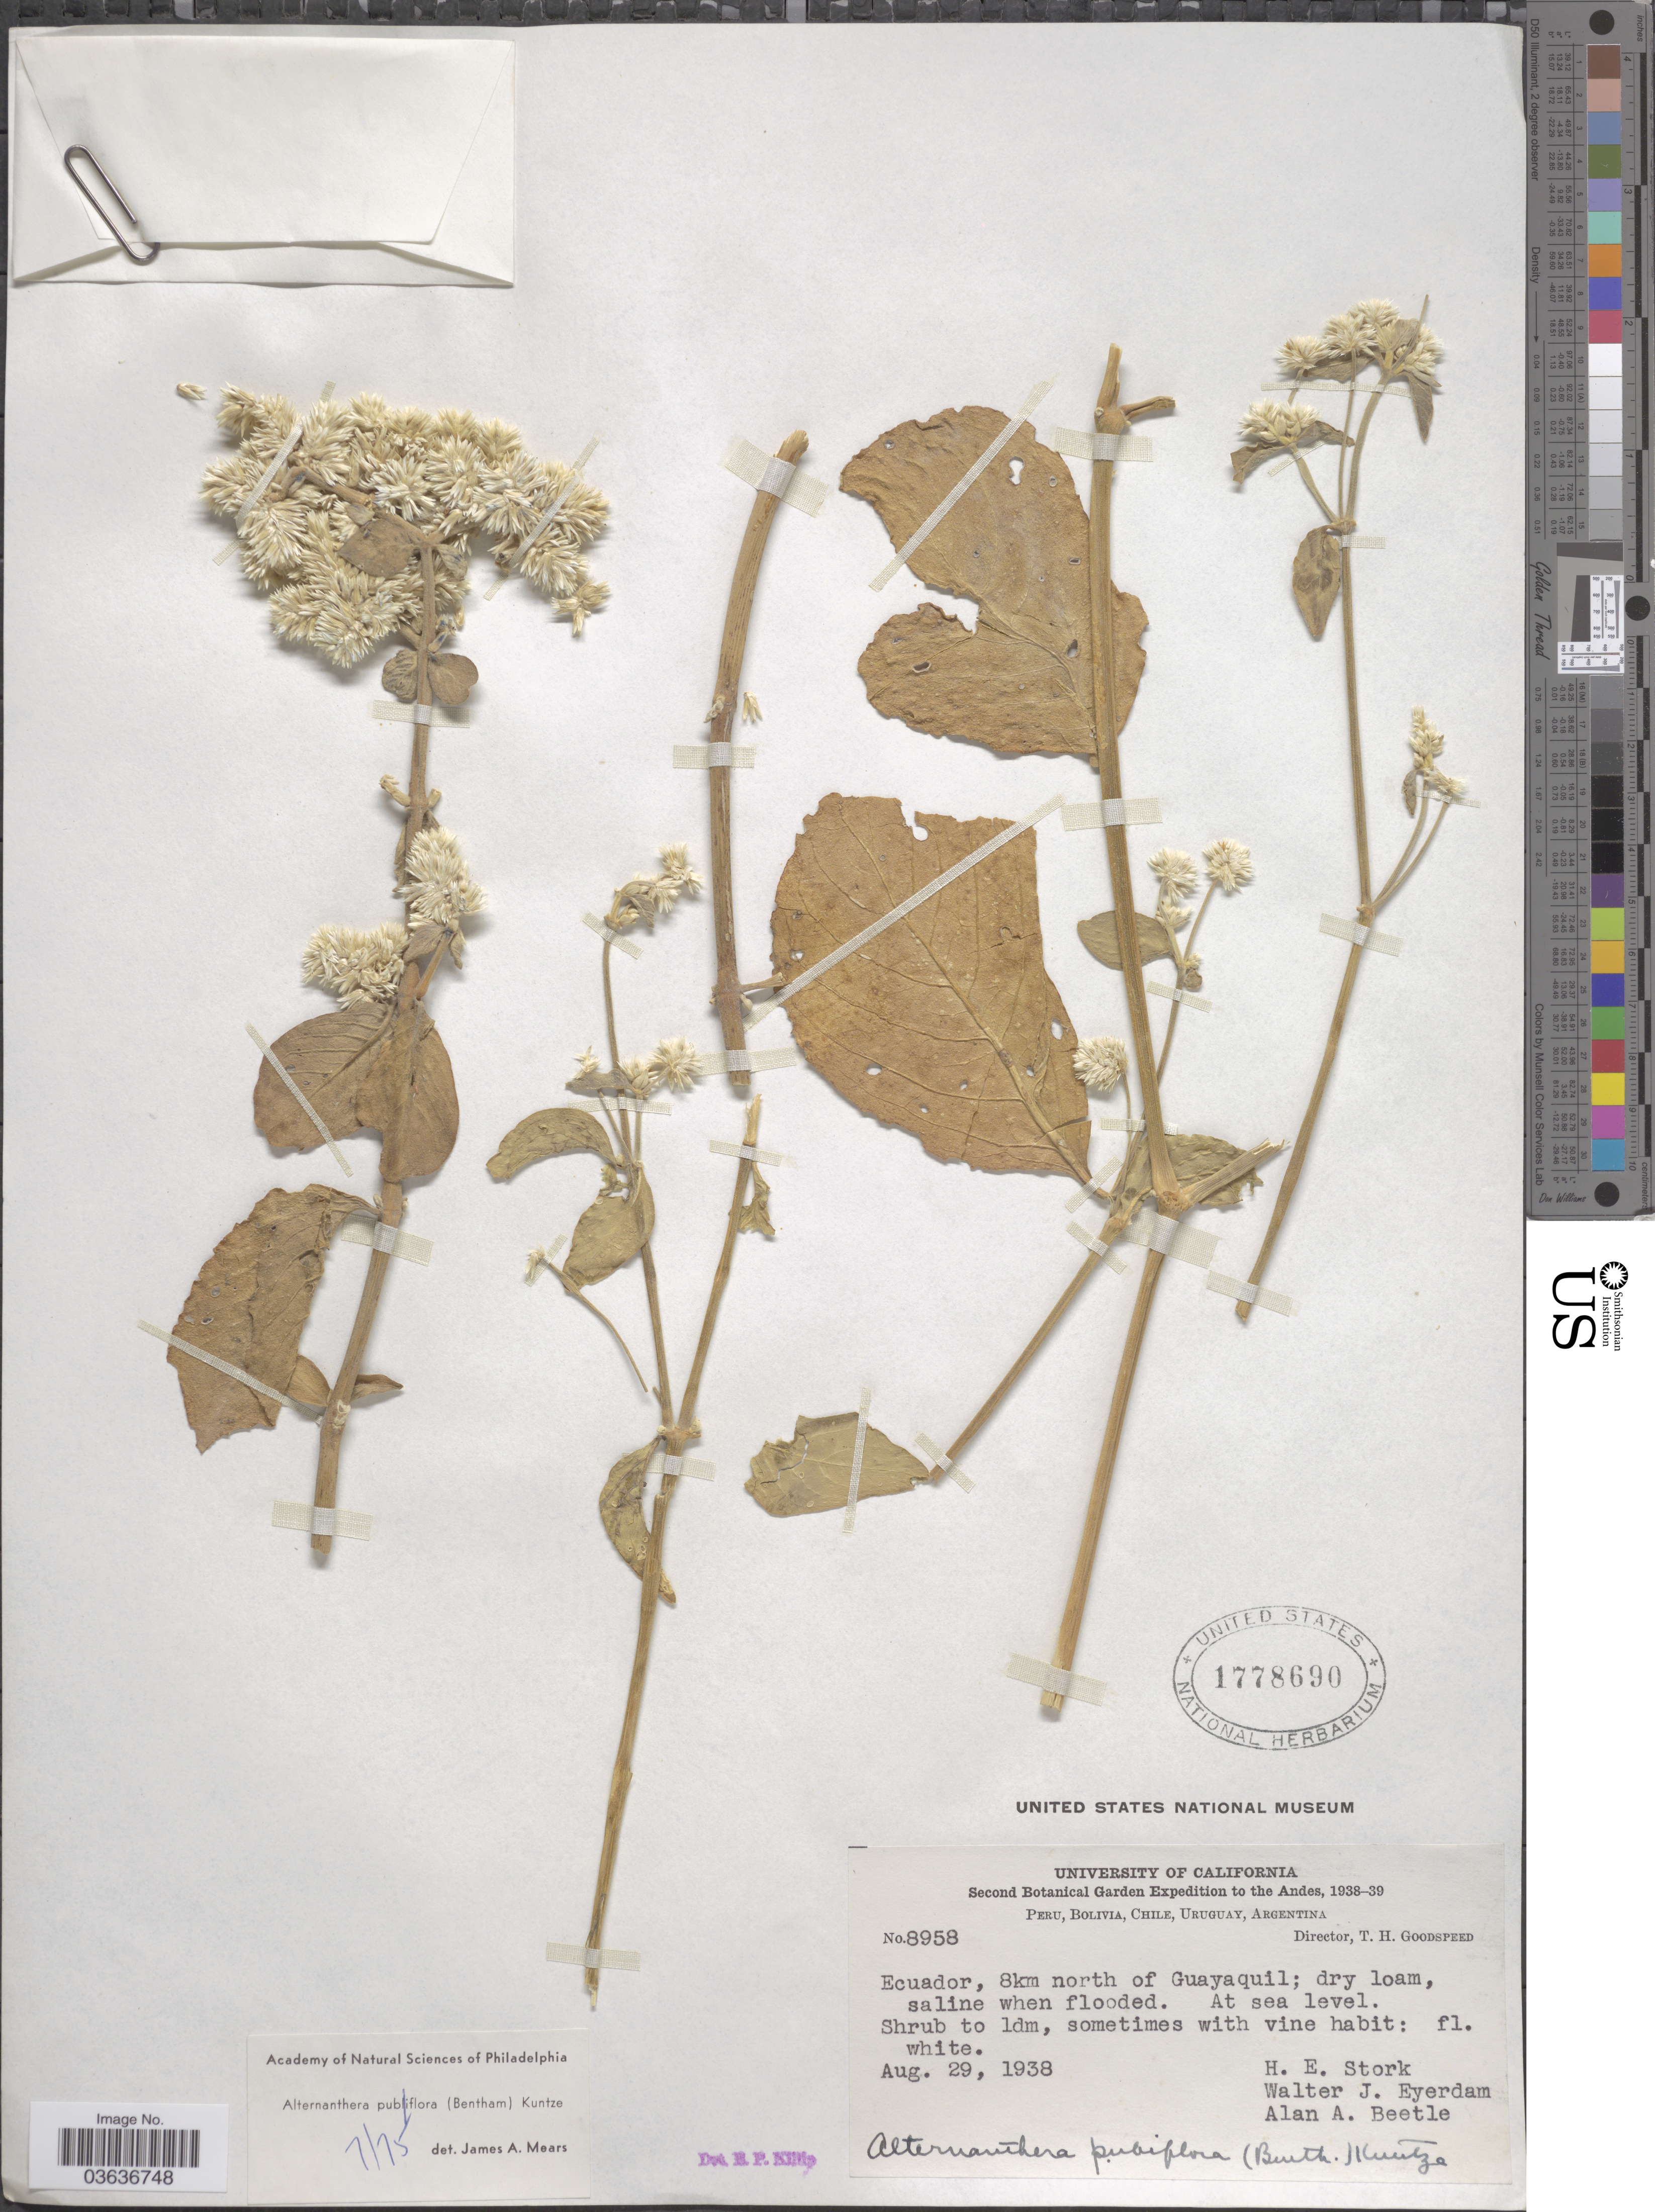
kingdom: Plantae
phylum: Tracheophyta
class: Magnoliopsida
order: Caryophyllales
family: Amaranthaceae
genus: Alternanthera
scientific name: Alternanthera pubiflora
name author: (Benth.) Kuntze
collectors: H. E. Stork, W. J. Eyerdam & A. A. Beetle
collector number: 8958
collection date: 1938-08-29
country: Ecuador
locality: Andes. 8km north of Guayaquil.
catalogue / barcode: US 1778690